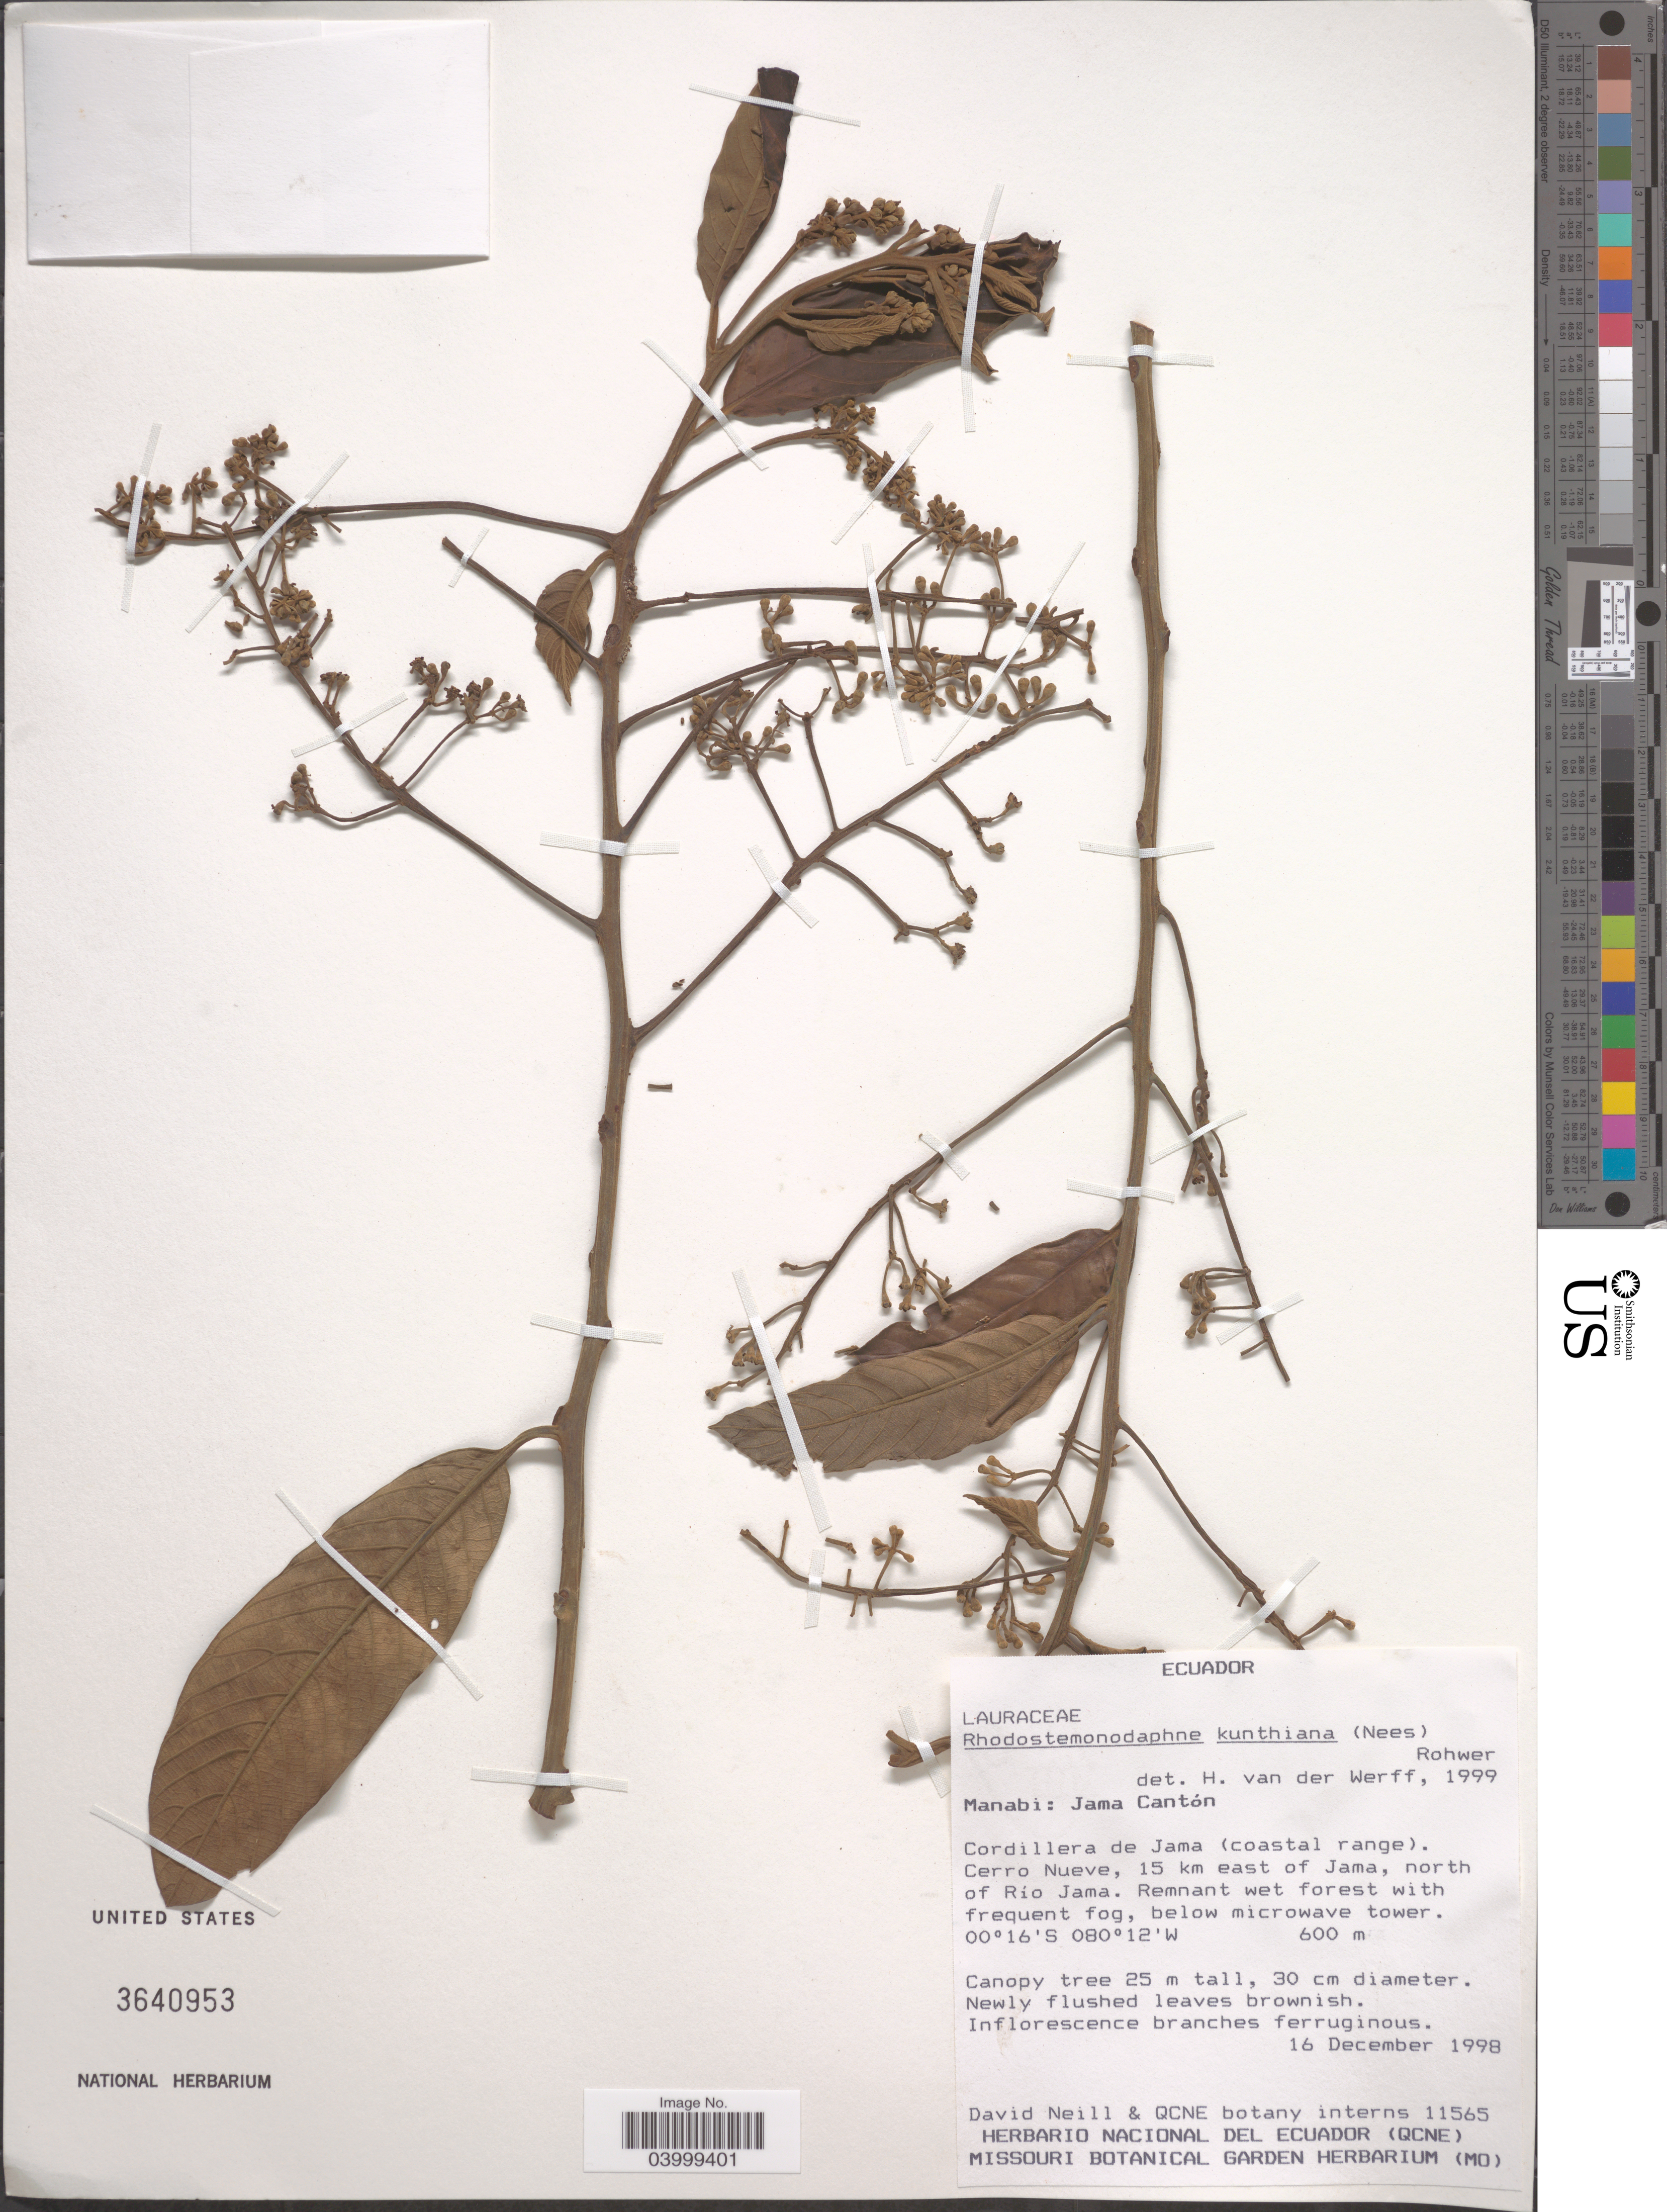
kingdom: Plantae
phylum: Tracheophyta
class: Magnoliopsida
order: Laurales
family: Lauraceae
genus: Rhodostemonodaphne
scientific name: Rhodostemonodaphne kunthiana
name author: (Nees) Rohwer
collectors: D. Neill & QCNE botany interns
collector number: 11565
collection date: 1998-12-16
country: Ecuador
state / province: Manabí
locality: Jama Cantón. Cordillera de Jama (coastal range). Cerro Nueve, 15 km east of jam, north of Río Jama.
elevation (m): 600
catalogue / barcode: US 3640953